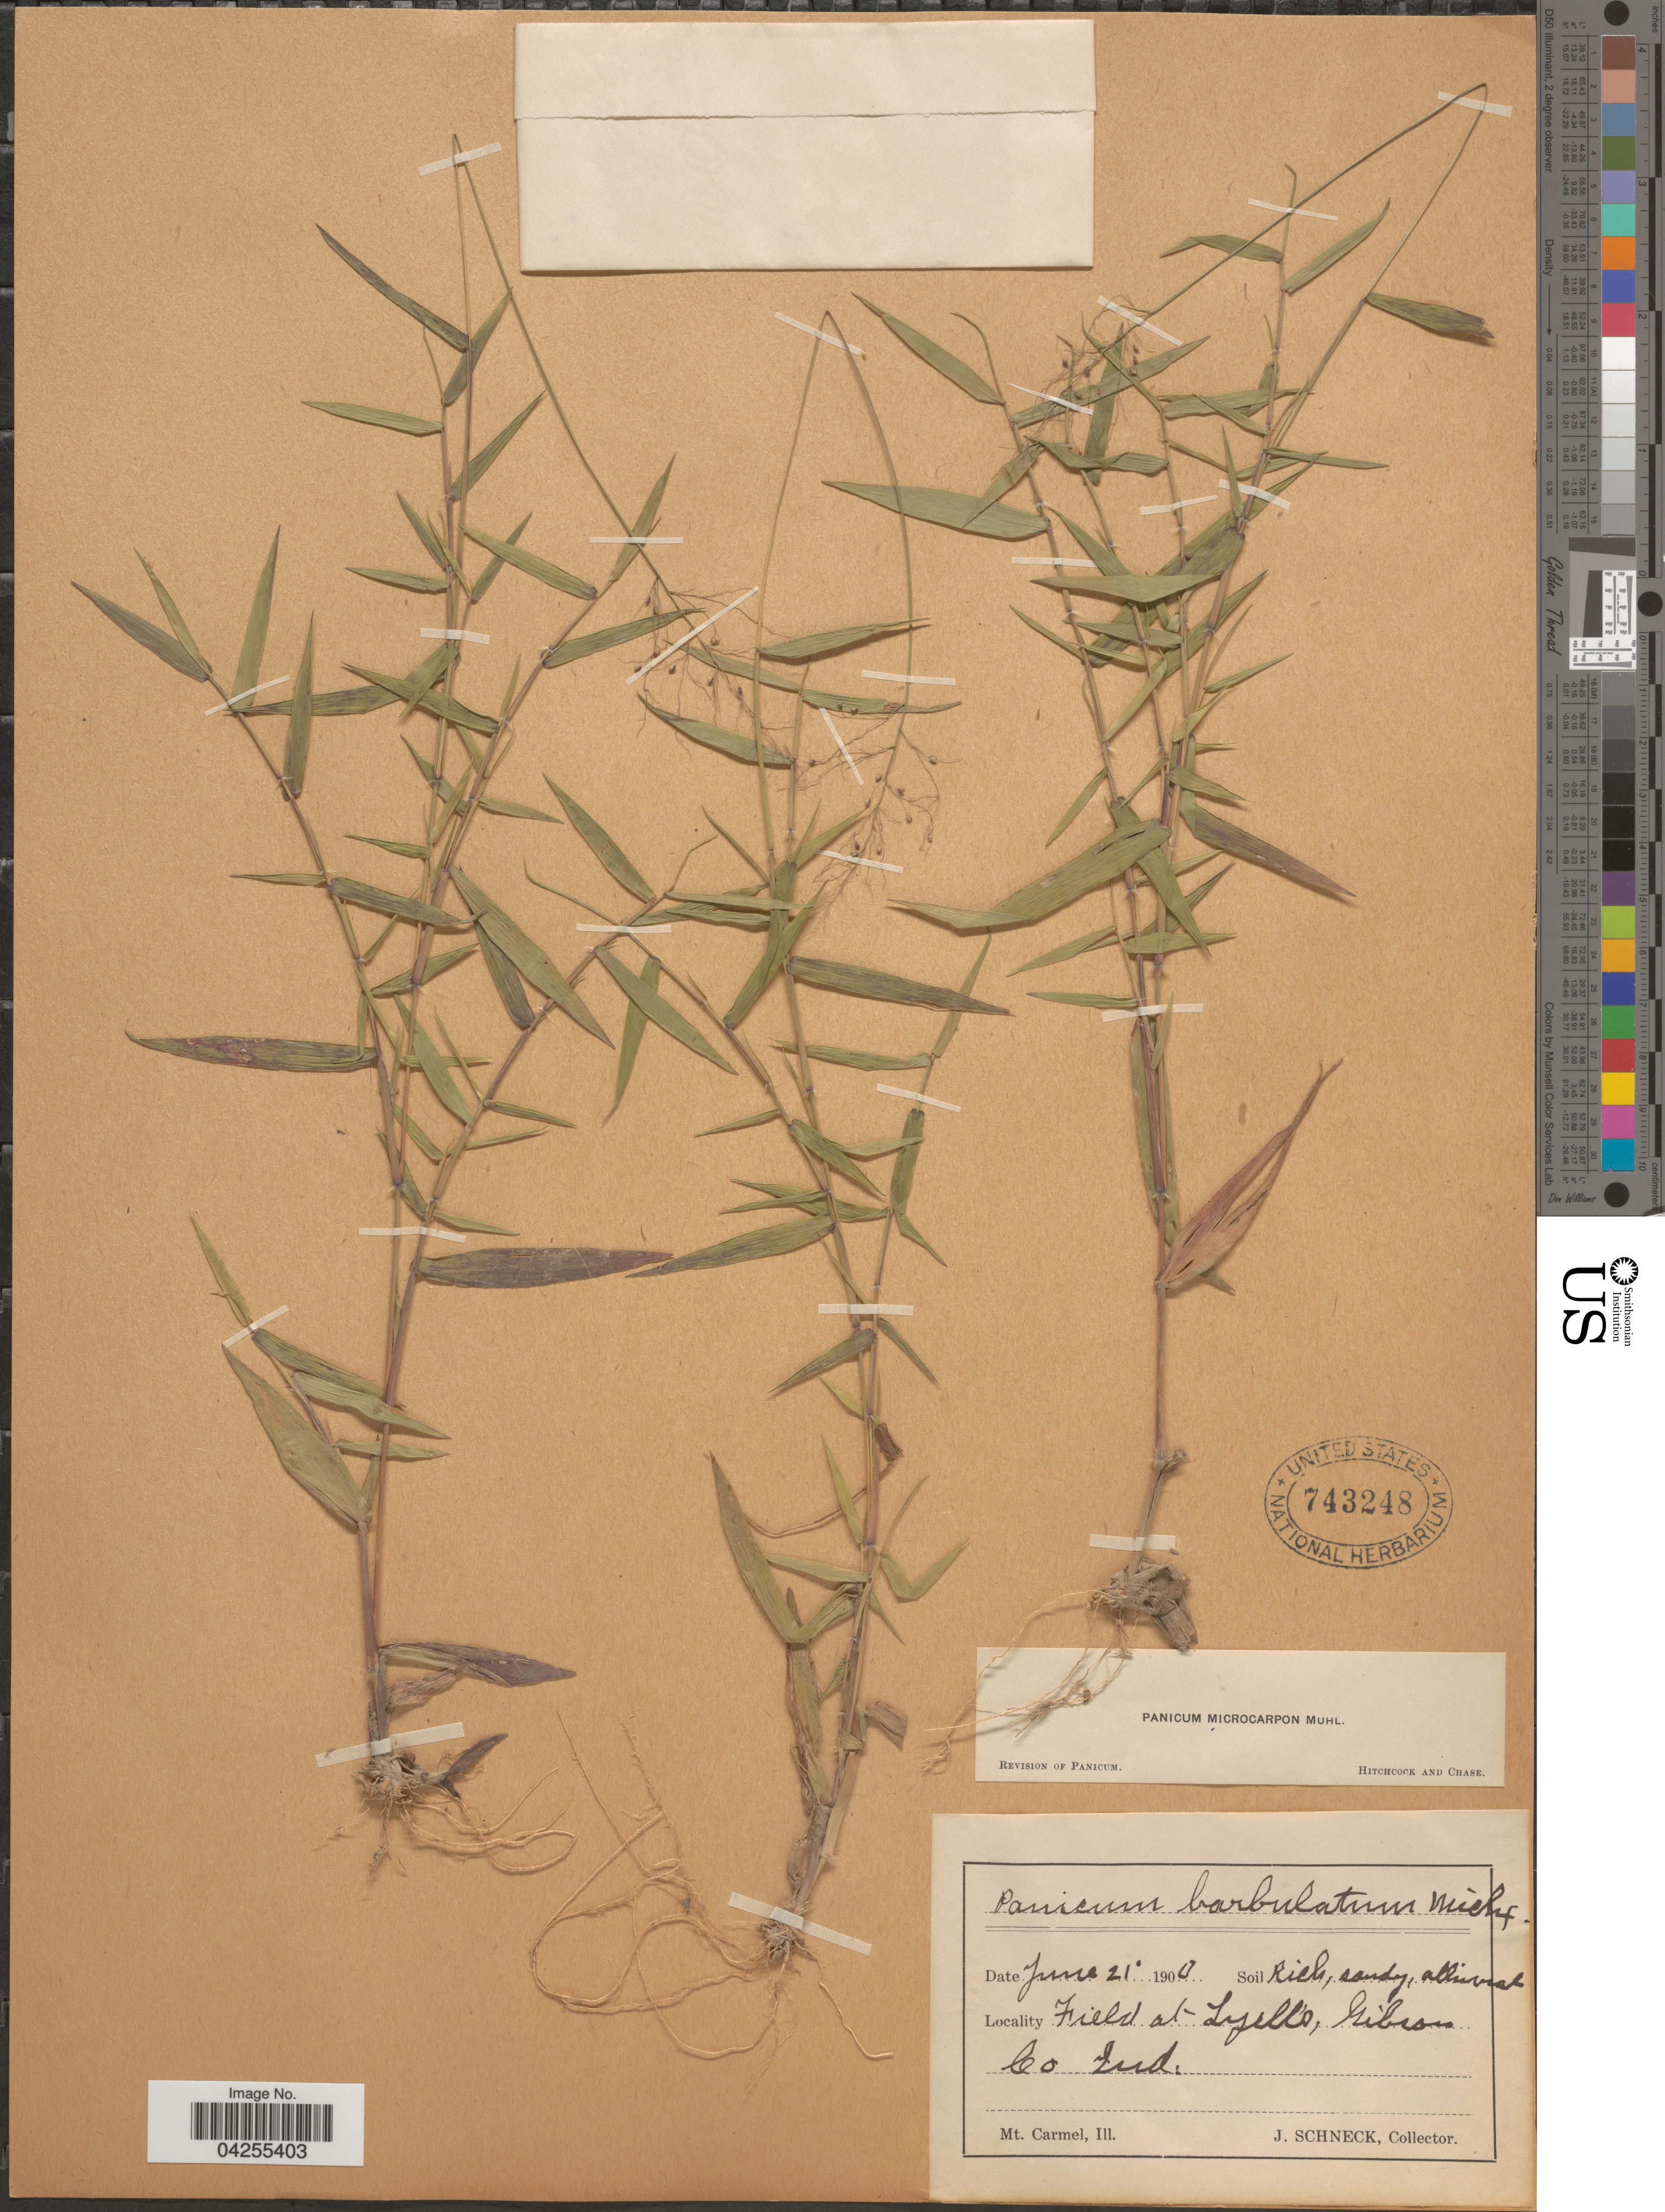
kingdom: Plantae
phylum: Tracheophyta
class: Liliopsida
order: Poales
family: Poaceae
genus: Dichanthelium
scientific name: Dichanthelium dichotomum var. dichotomum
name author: (L.) Gould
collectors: J. Schneck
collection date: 1900-06-21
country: United States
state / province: Indiana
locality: Field at Lyello, Gibson Co.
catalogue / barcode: US 743248